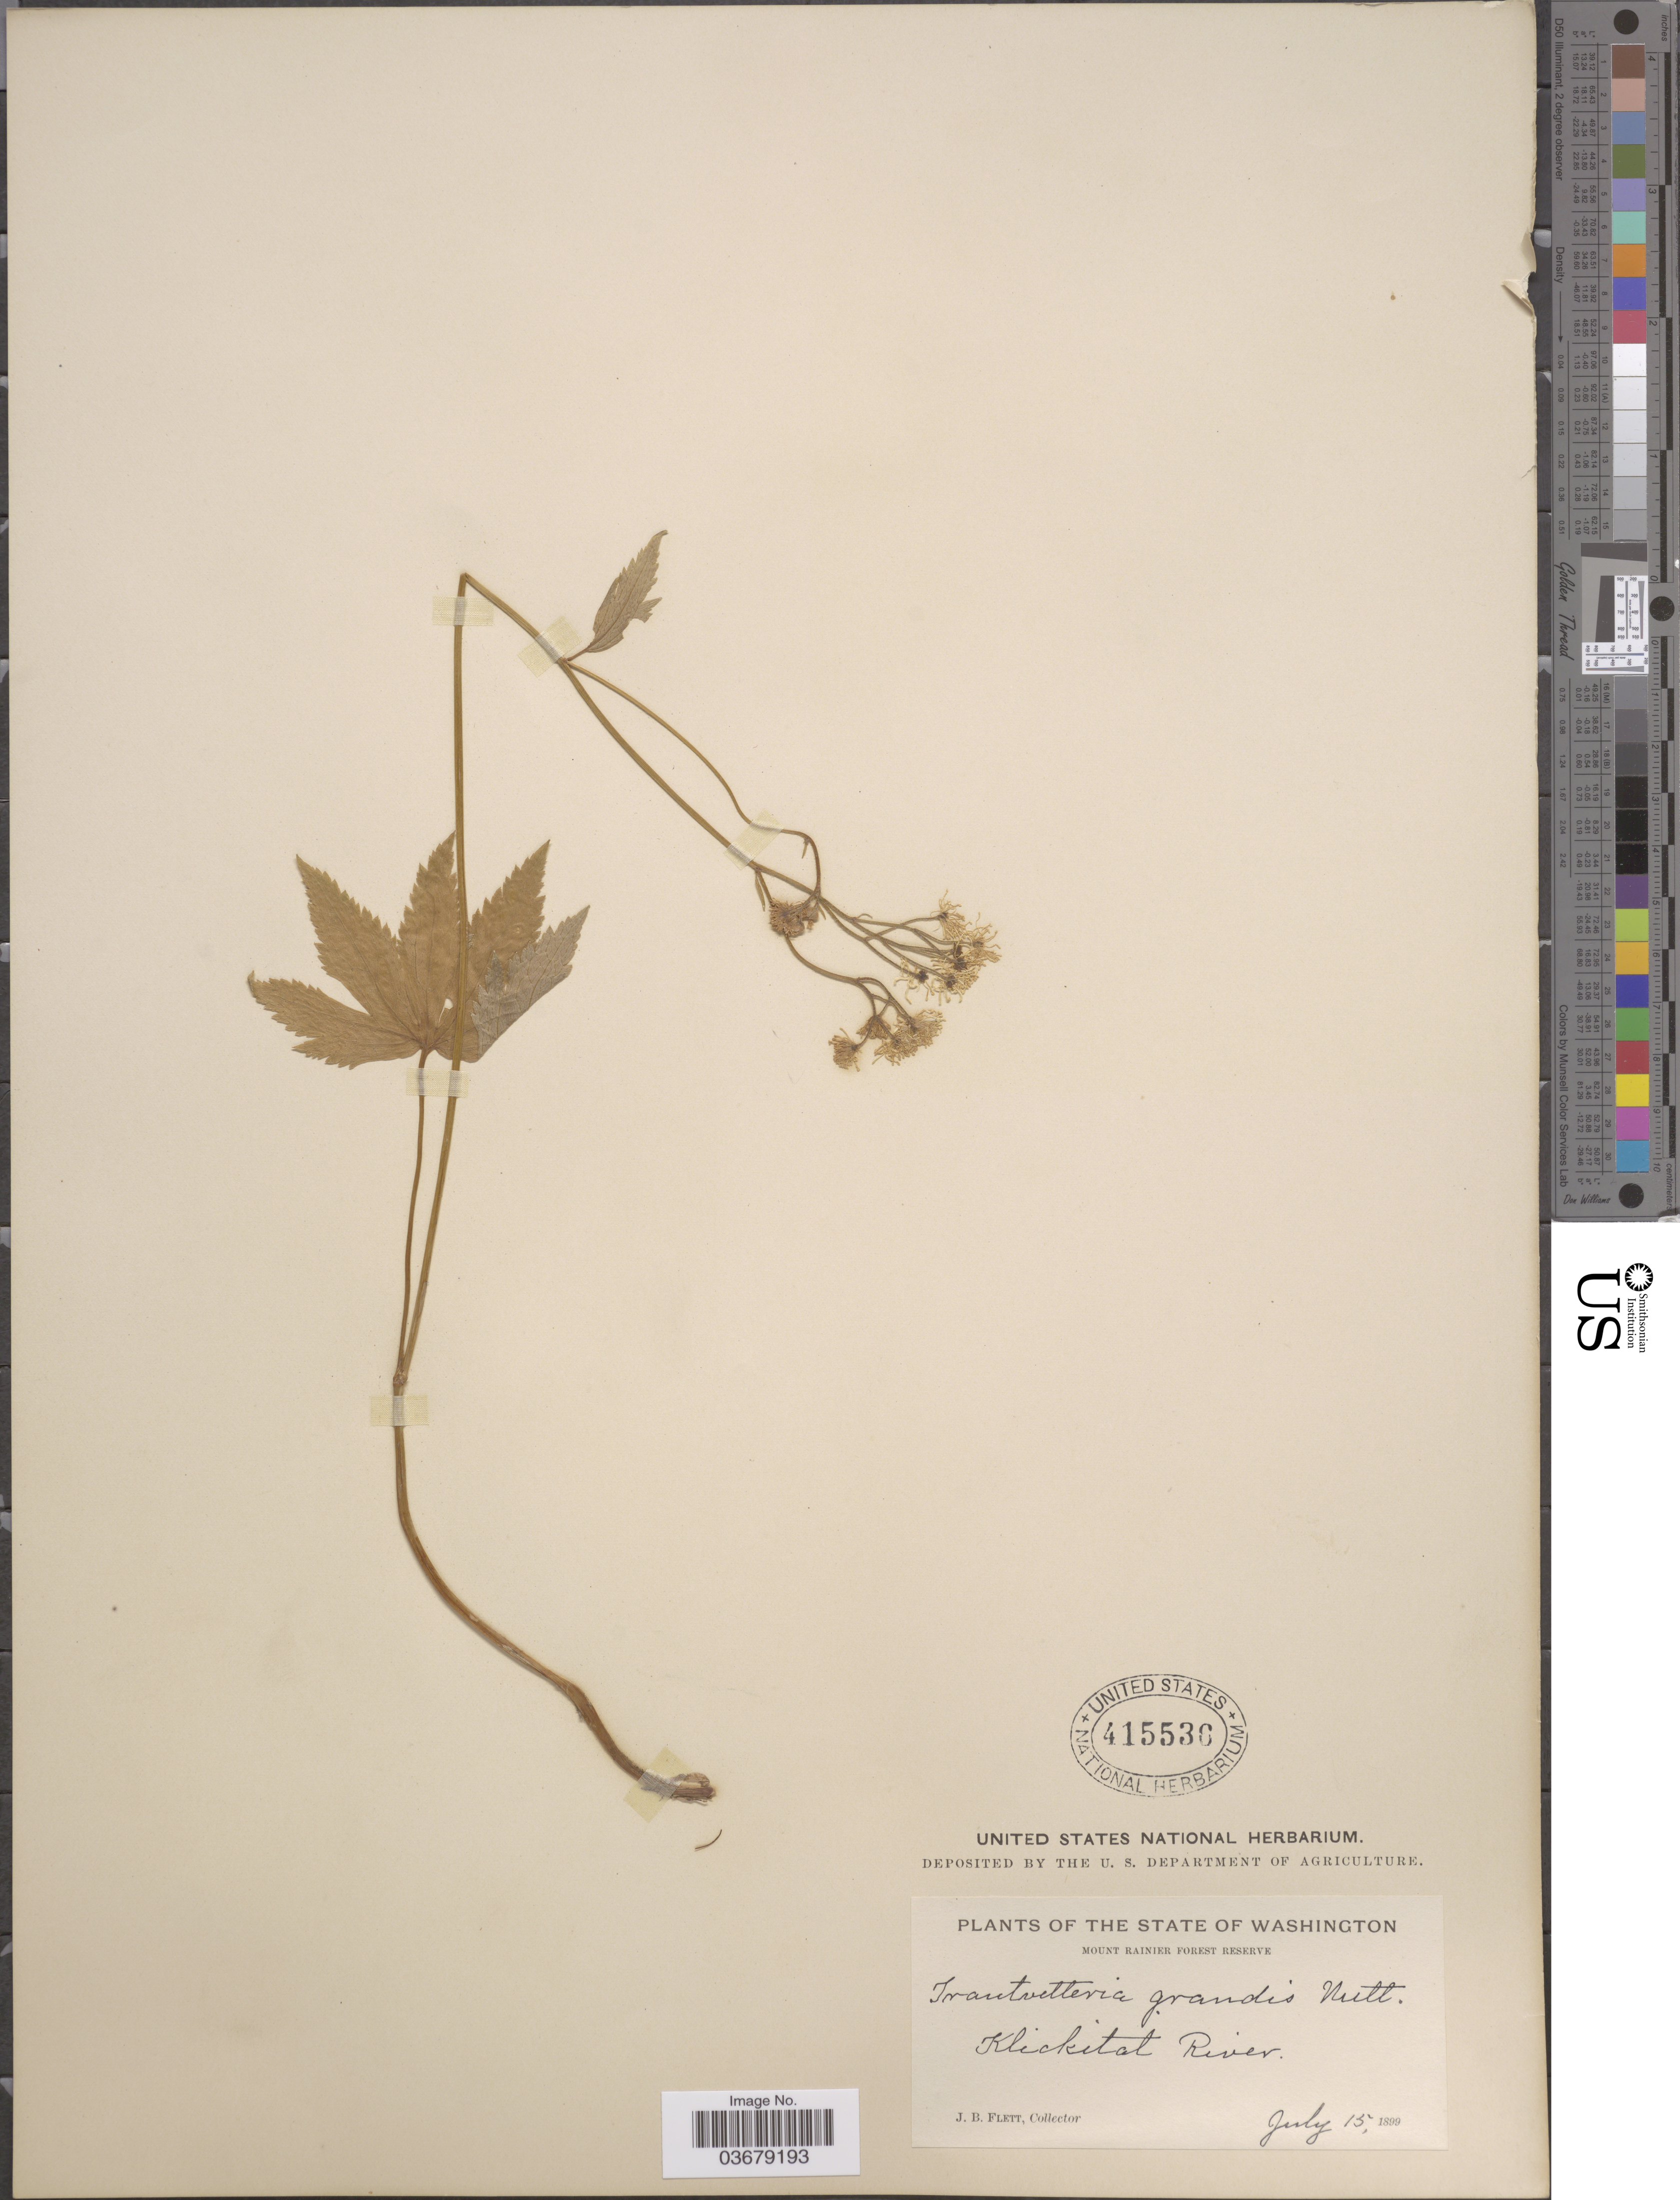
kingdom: Plantae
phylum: Tracheophyta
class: Magnoliopsida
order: Ranunculales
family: Ranunculaceae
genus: Trautvetteria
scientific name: Trautvetteria caroliniensis var. grandis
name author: (Water) Vail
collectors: J. Flett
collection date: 1899-07-15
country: United States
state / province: Washington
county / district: Klickitat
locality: Mount Rainier Forest Reserve. Klickitat River.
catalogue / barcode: US 415536